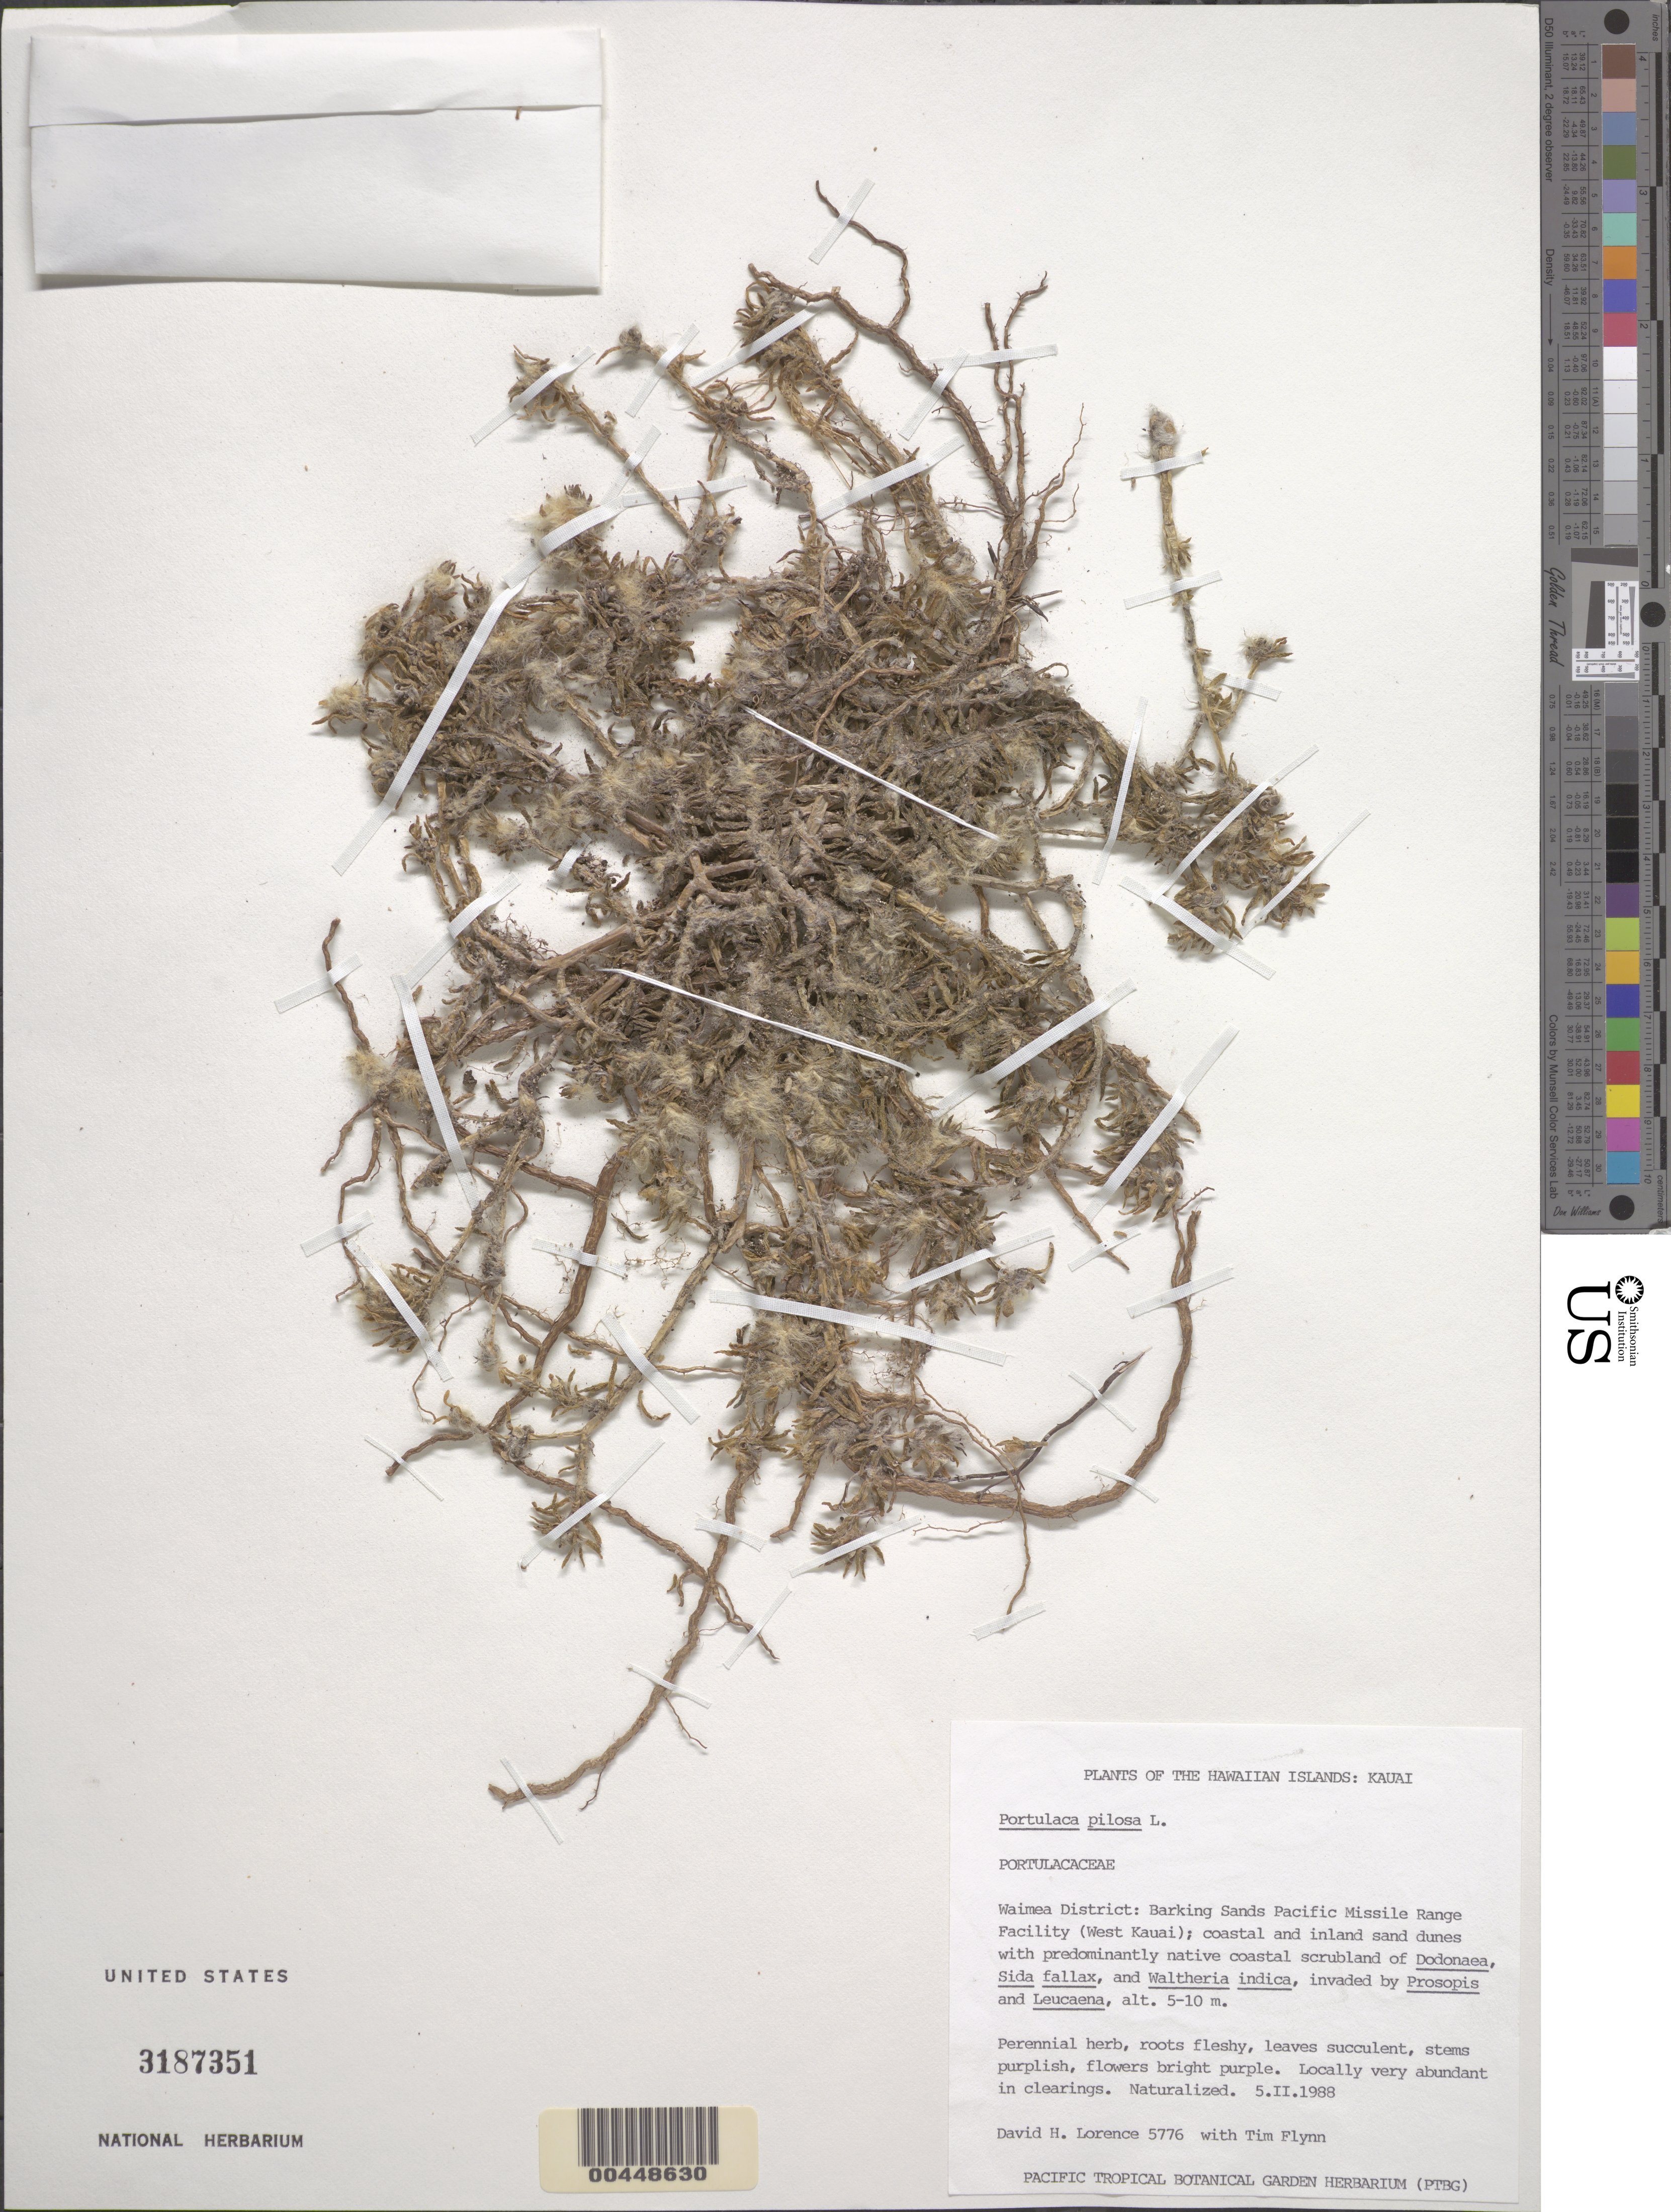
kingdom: Plantae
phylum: Tracheophyta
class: Magnoliopsida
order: Caryophyllales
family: Portulacaceae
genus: Portulaca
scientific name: Portulaca pilosa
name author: L.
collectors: D. Lorence & T. W. Flynn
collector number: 5776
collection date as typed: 5 Feb 1988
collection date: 1988-02-05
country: United States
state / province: Hawaii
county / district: Kauai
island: Kaua'i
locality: Waimea Dist, Barking Sands Pacific Missile Range Facility (W Kauai)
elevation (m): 5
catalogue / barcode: US 3187351